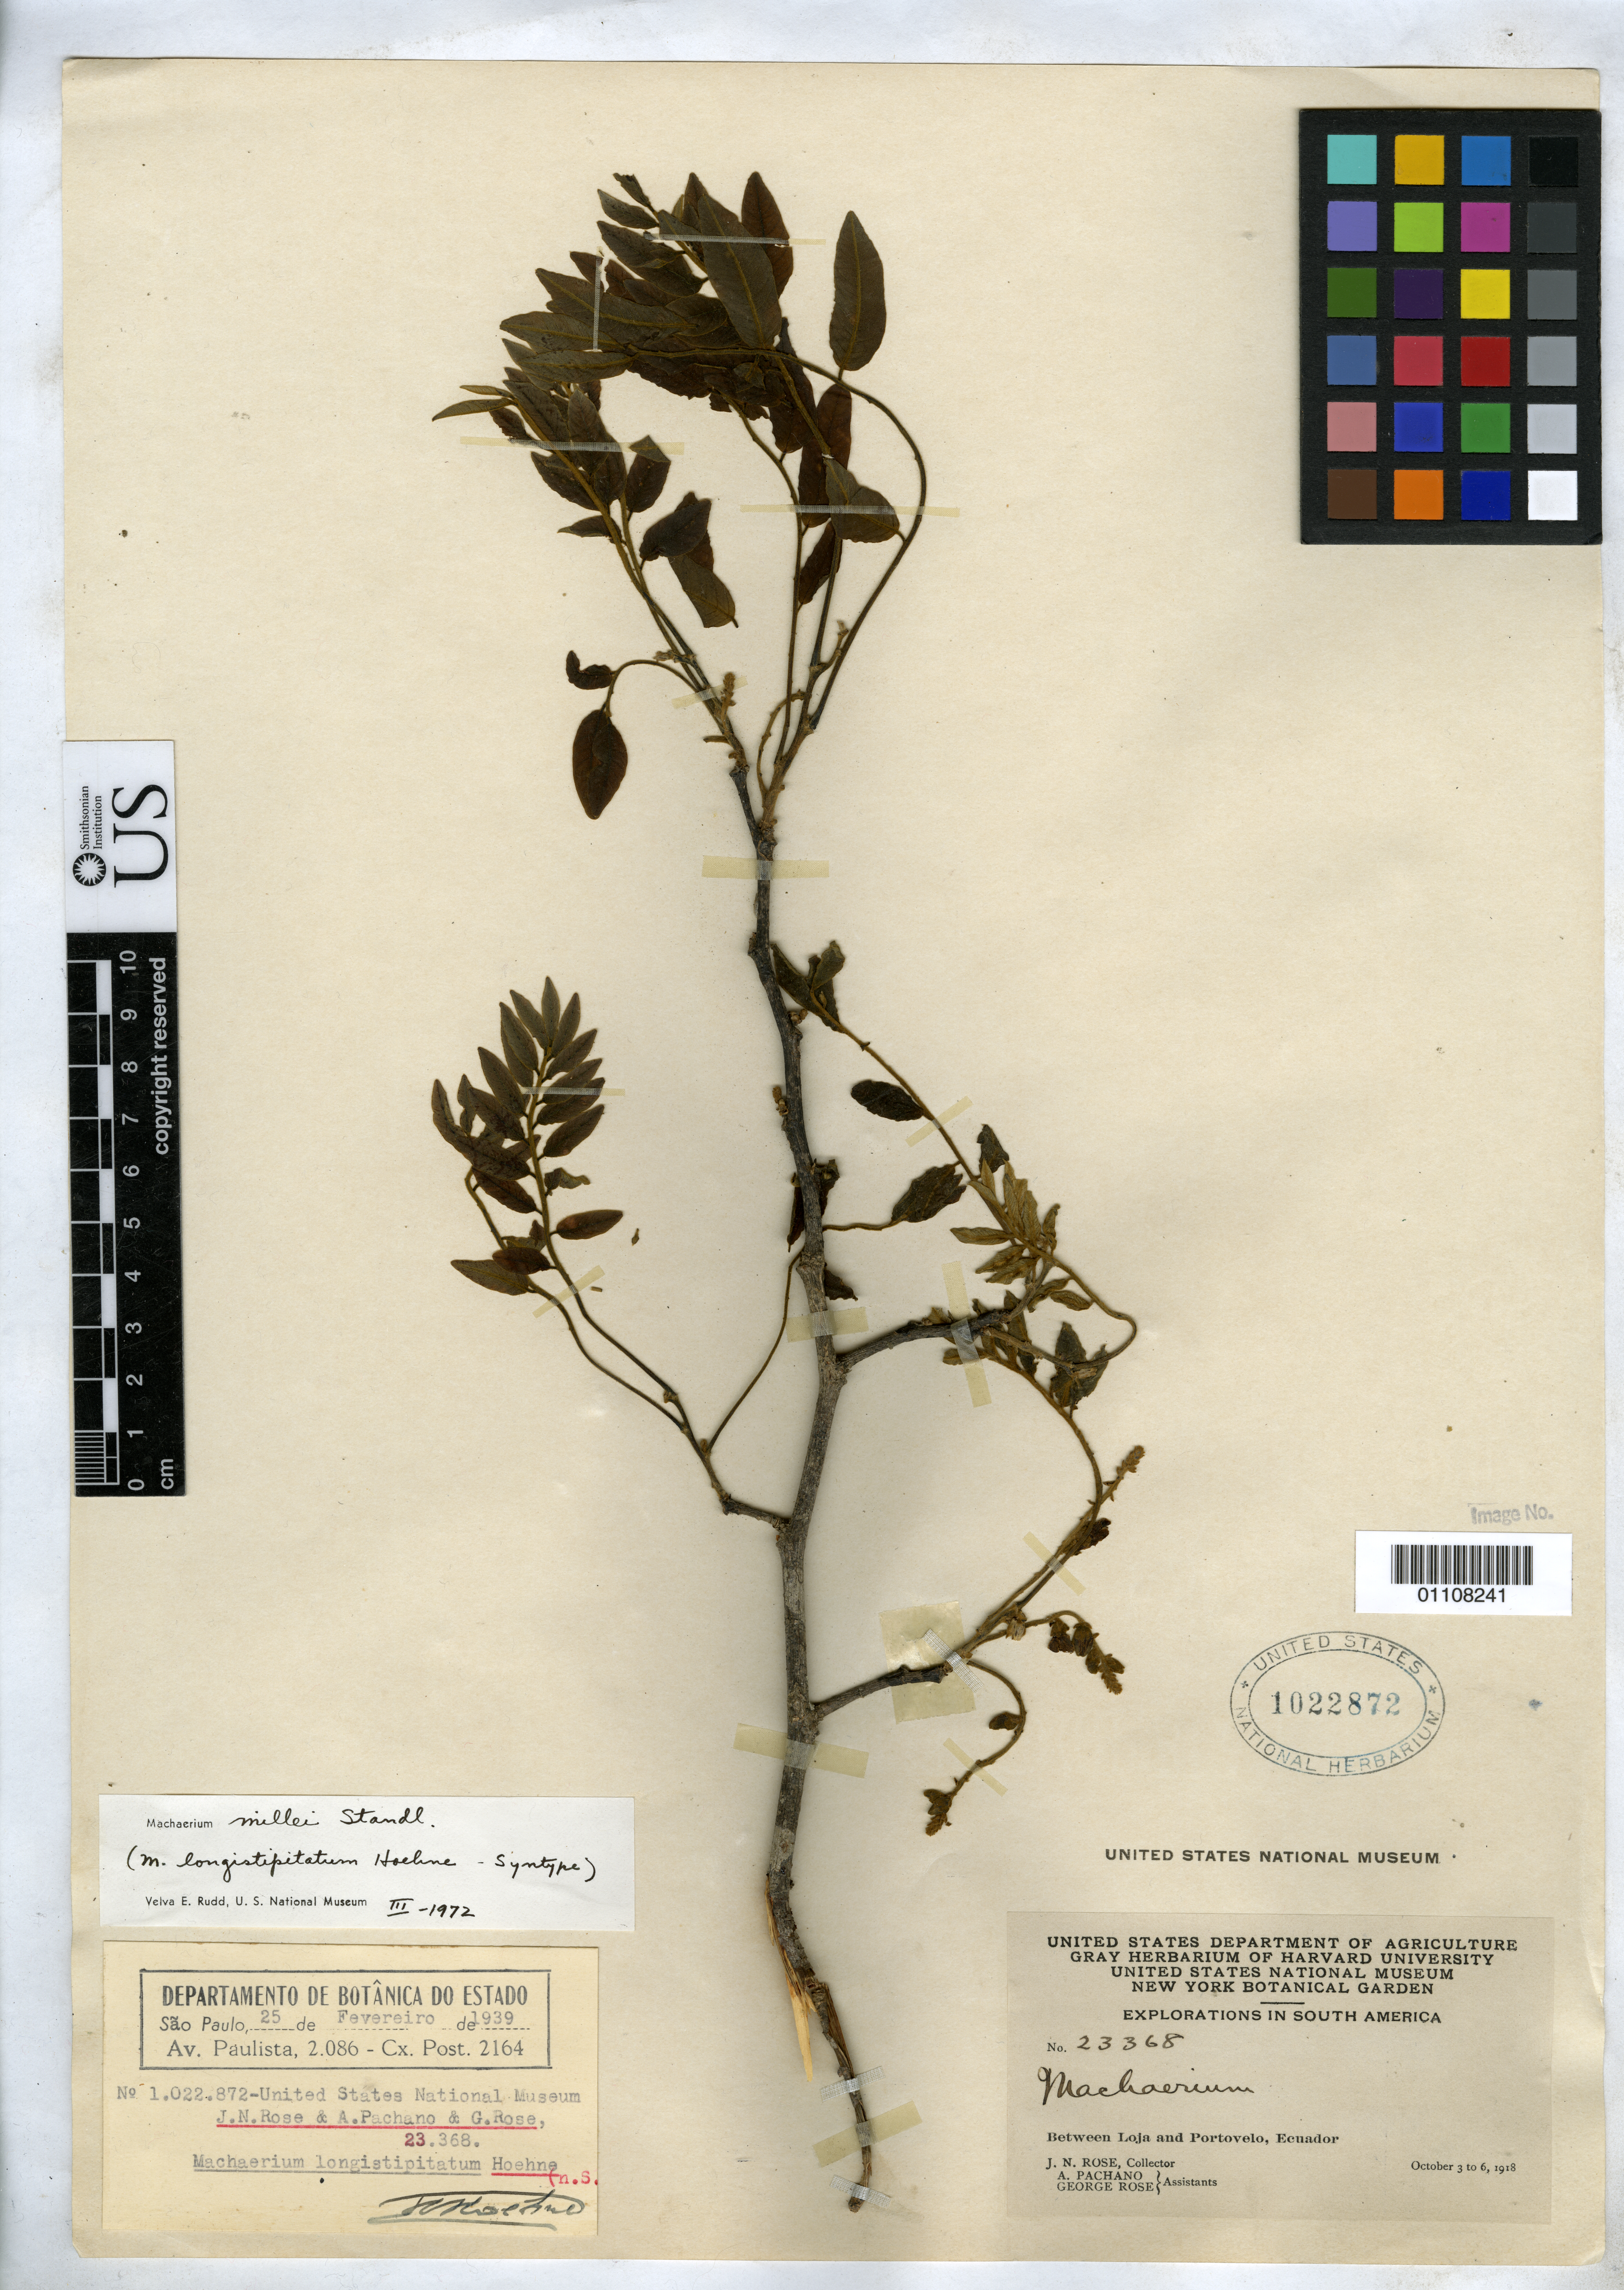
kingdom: Plantae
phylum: Tracheophyta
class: Magnoliopsida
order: Fabales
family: Fabaceae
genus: Machaerium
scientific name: Machaerium longistipitatum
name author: Hoehne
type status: Syntype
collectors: J. N. Rose, A. Pachano & G. Rose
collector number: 23368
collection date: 1918-10-03/1918-10-06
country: Ecuador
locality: Between Loja and Portovelo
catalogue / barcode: US 1022872